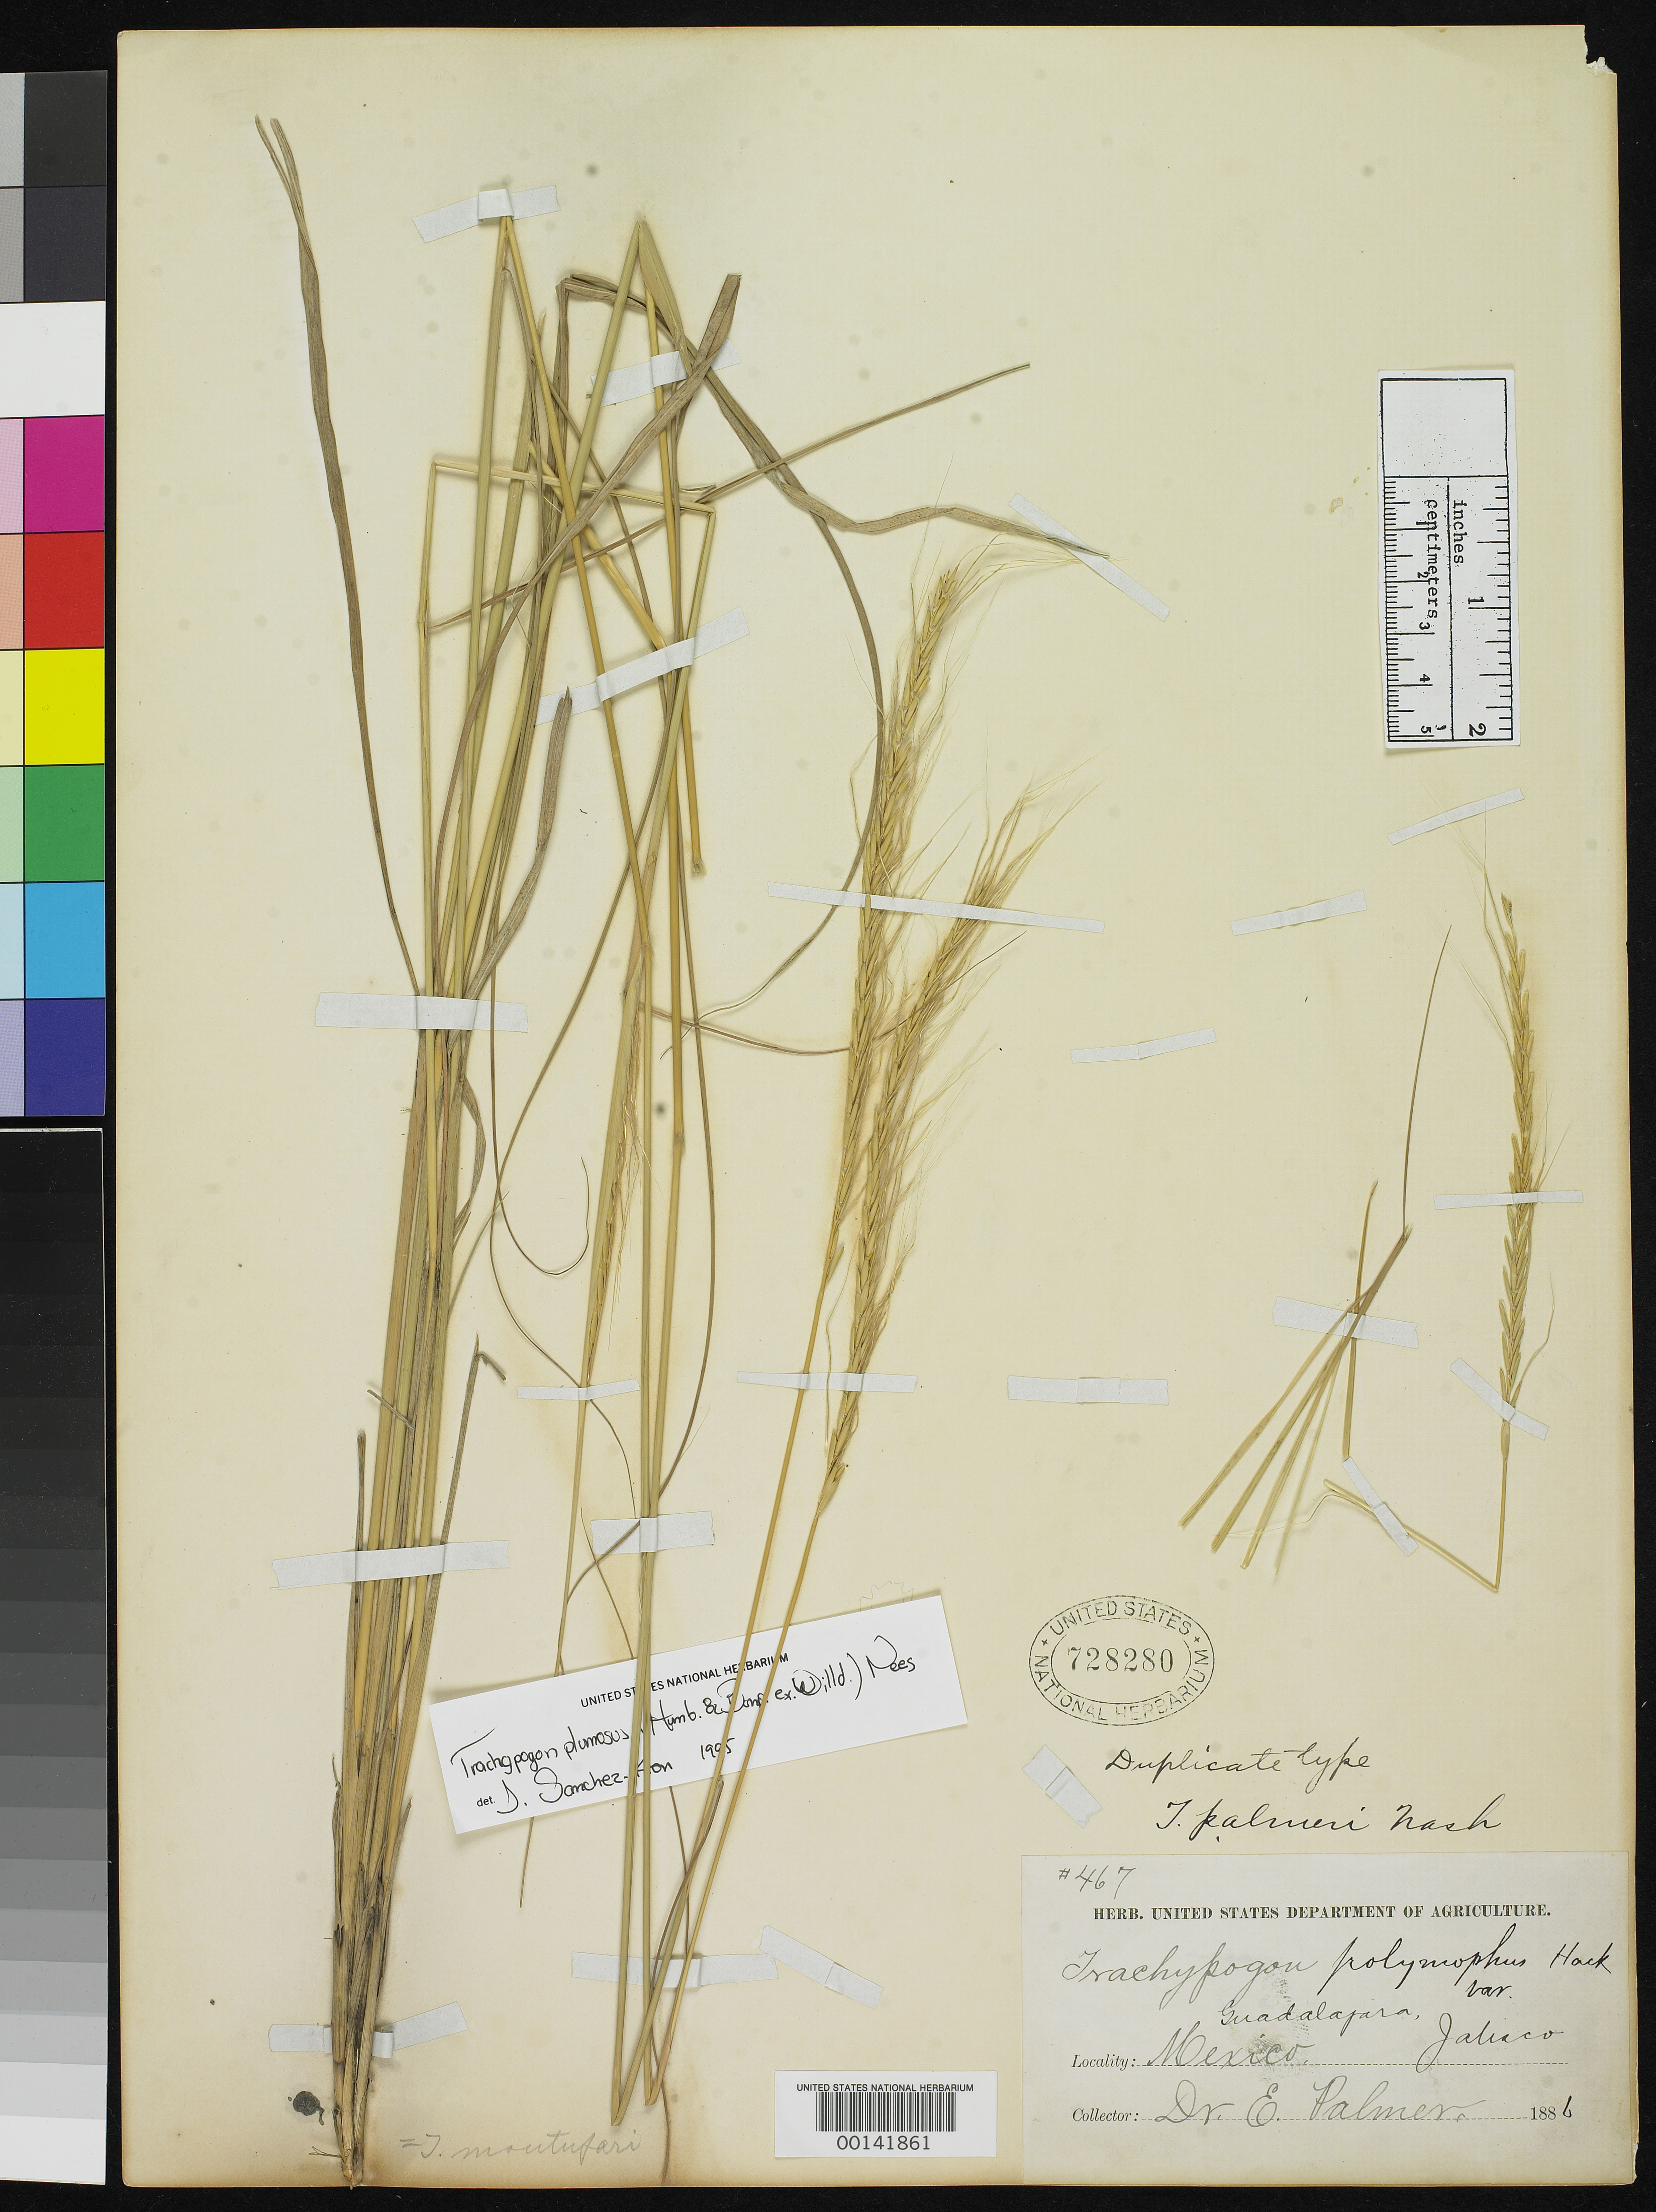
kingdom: Plantae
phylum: Tracheophyta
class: Liliopsida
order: Poales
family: Poaceae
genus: Trachypogon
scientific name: Trachypogon palmeri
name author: Nash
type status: Isotype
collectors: E. Palmer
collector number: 467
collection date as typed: Jul 1886 to -- Oct 1886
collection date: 1886-07/1886-10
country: Mexico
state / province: Jalisco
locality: Guadalajara.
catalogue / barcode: US 728280